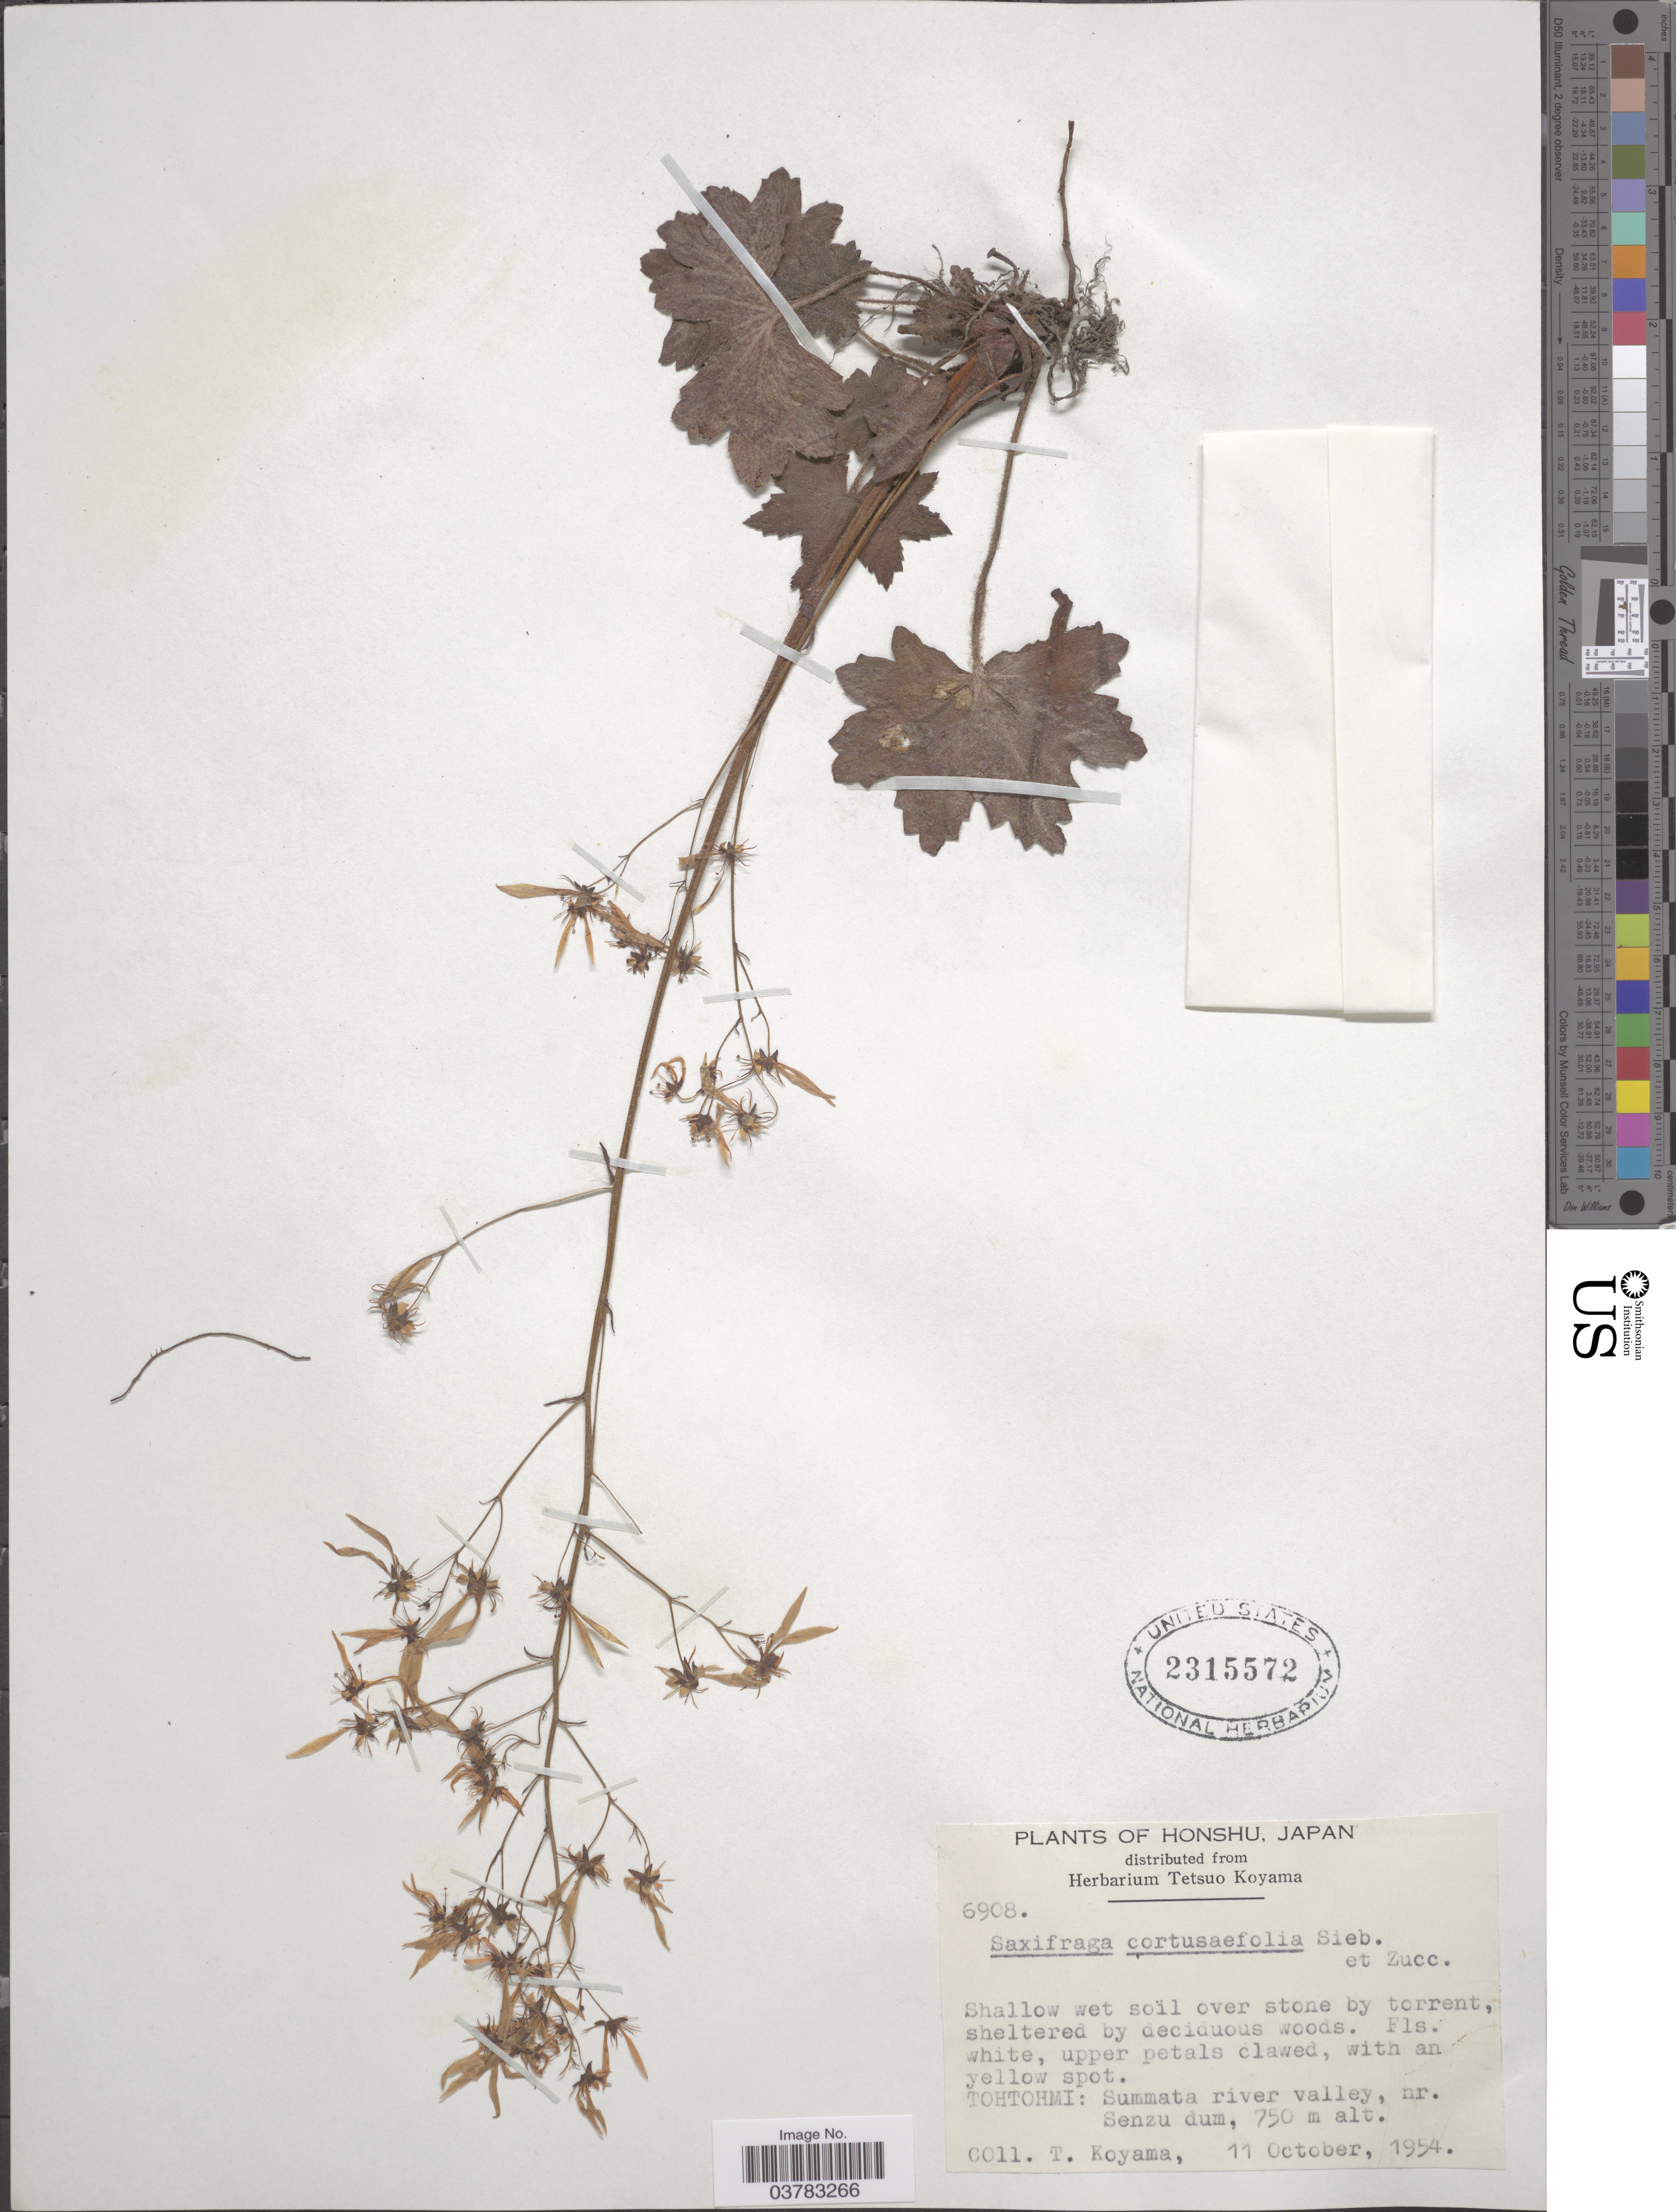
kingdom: Plantae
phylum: Tracheophyta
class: Magnoliopsida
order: Saxifragales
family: Saxifragaceae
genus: Saxifraga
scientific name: Saxifraga cortusifolia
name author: Siebold & Zucc.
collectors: T. Koyama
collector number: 6908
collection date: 1954-10-11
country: Japan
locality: Honshu. Tohtohmi: Summata river valley, nr. Sezu dum.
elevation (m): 750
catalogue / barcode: US 2315572